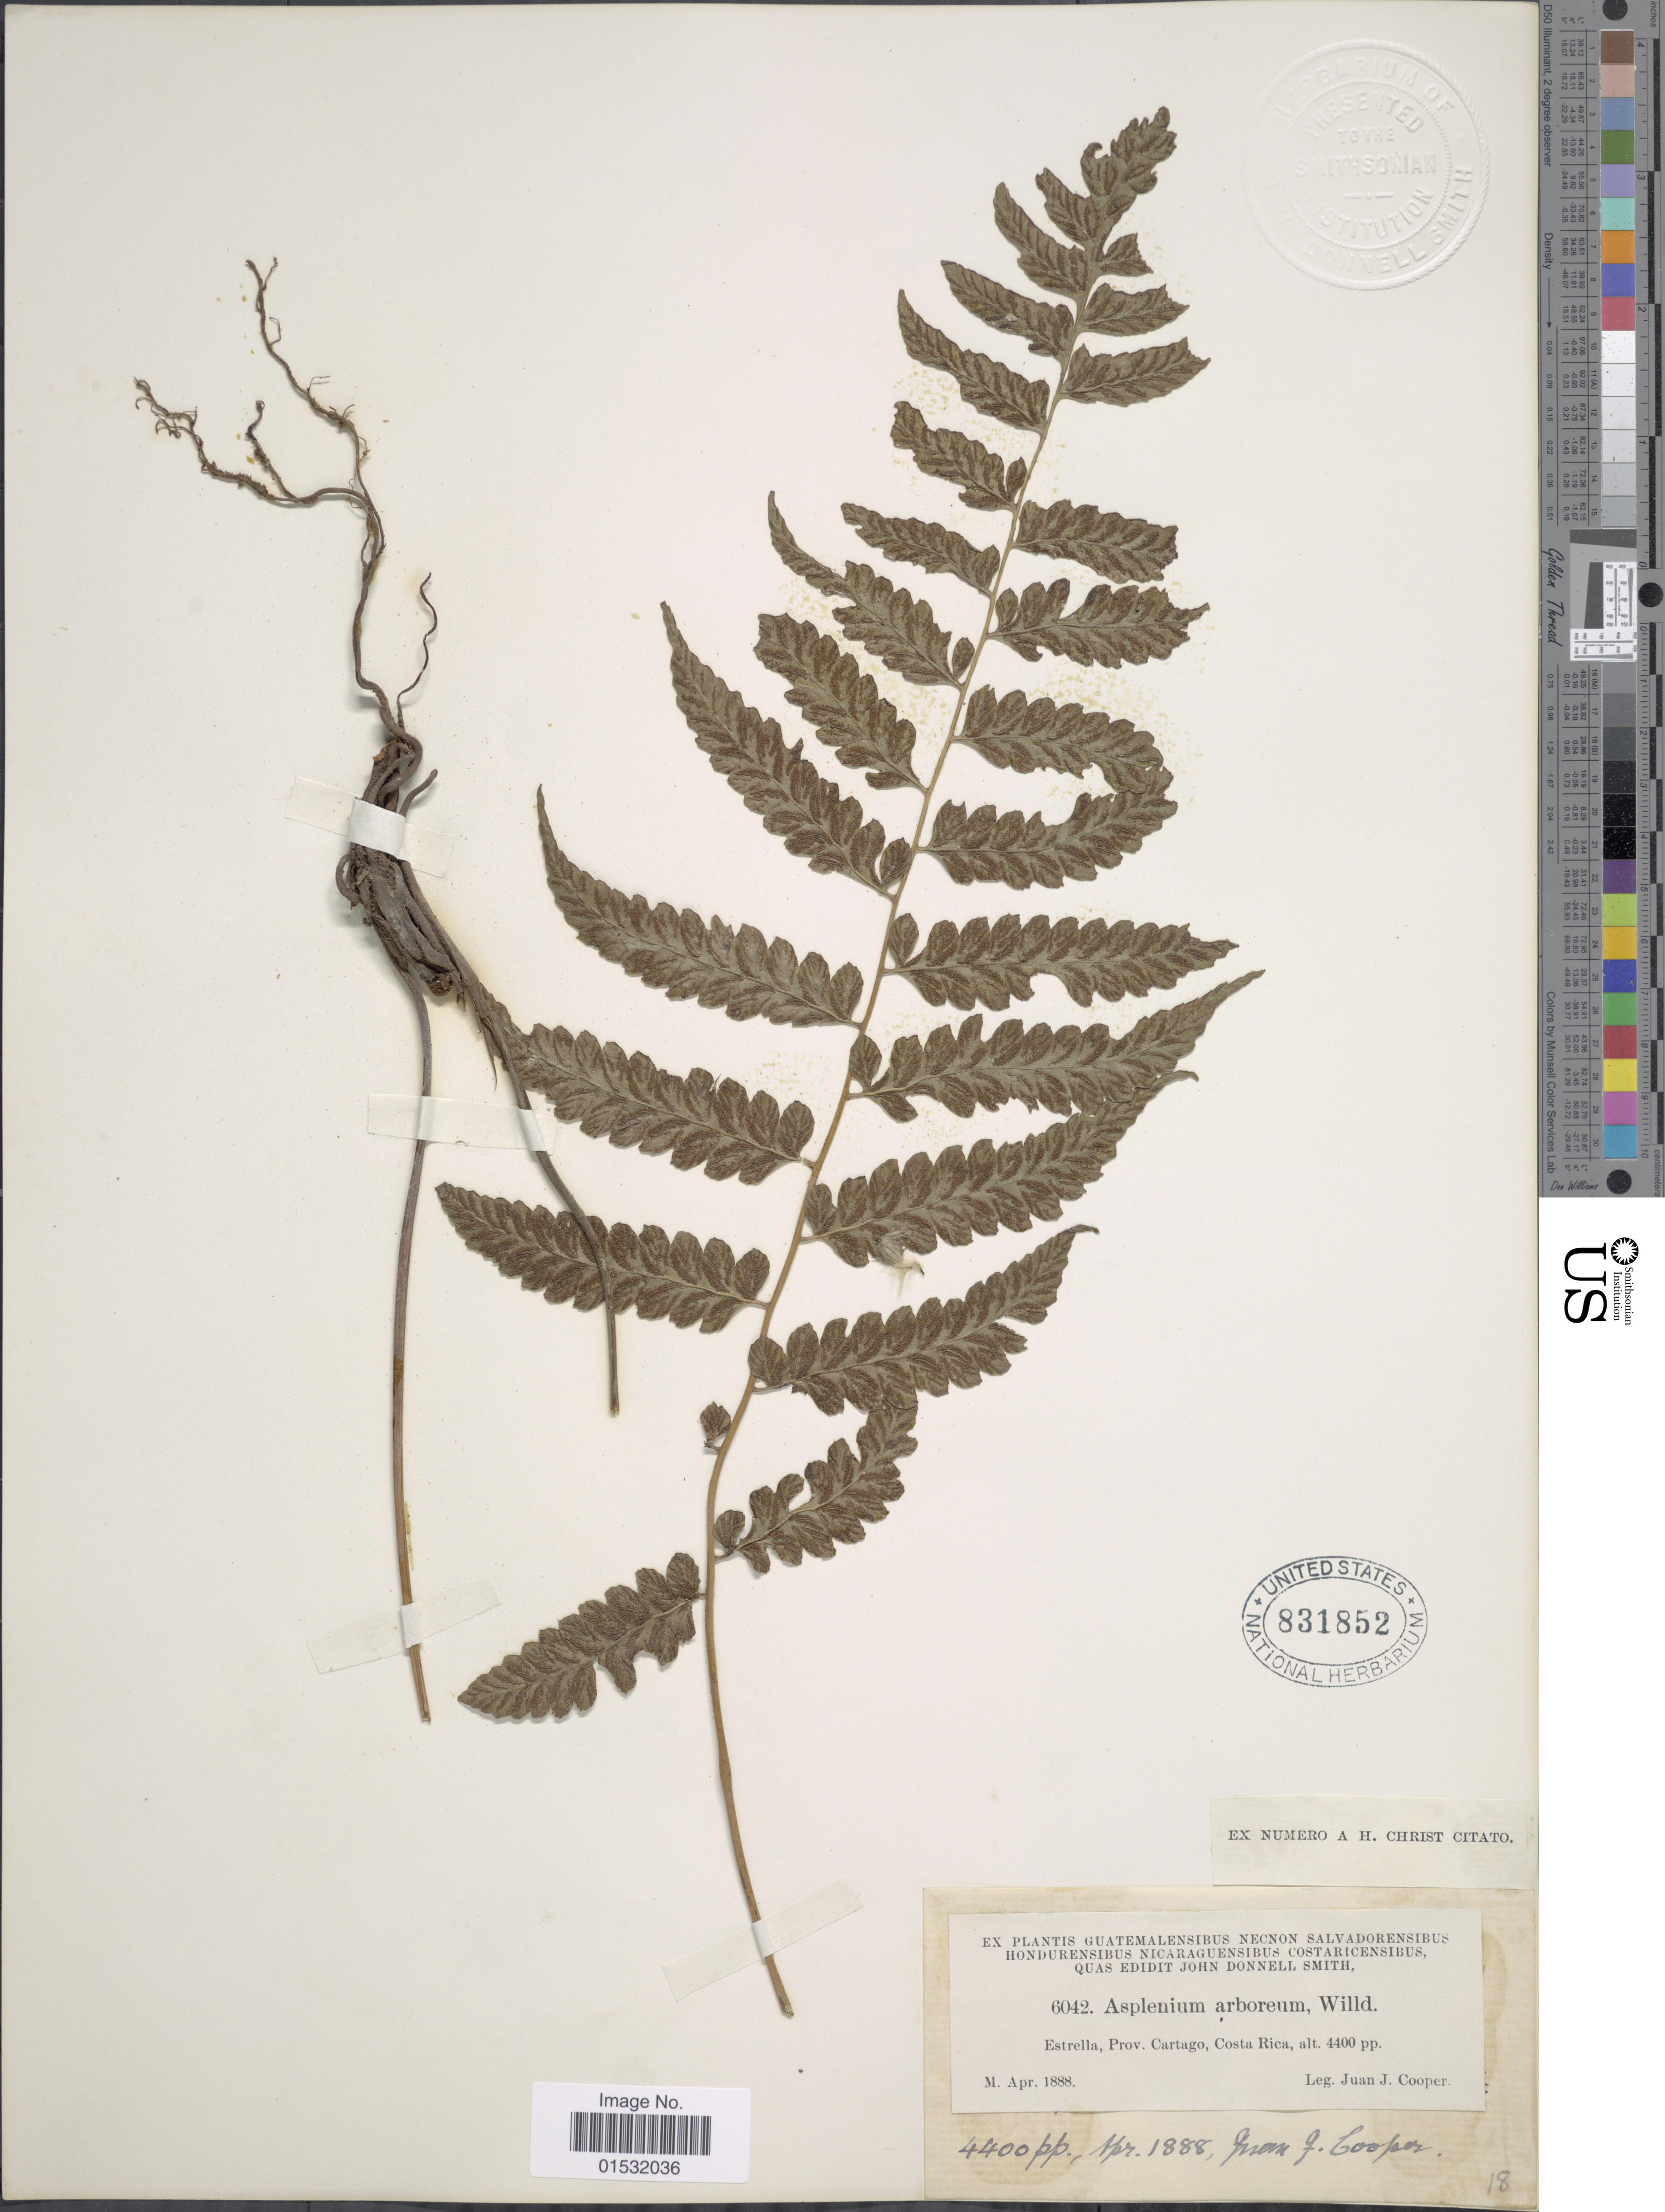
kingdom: Plantae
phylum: Tracheophyta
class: Polypodiopsida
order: Polypodiales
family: Athyriaceae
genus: Diplazium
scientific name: Diplazium subsilvaticum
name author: Christ in Pittier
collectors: J. J. Cooper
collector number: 6042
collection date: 1888-04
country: Costa Rica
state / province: Cartago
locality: Estrella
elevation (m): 1341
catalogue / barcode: US 831852